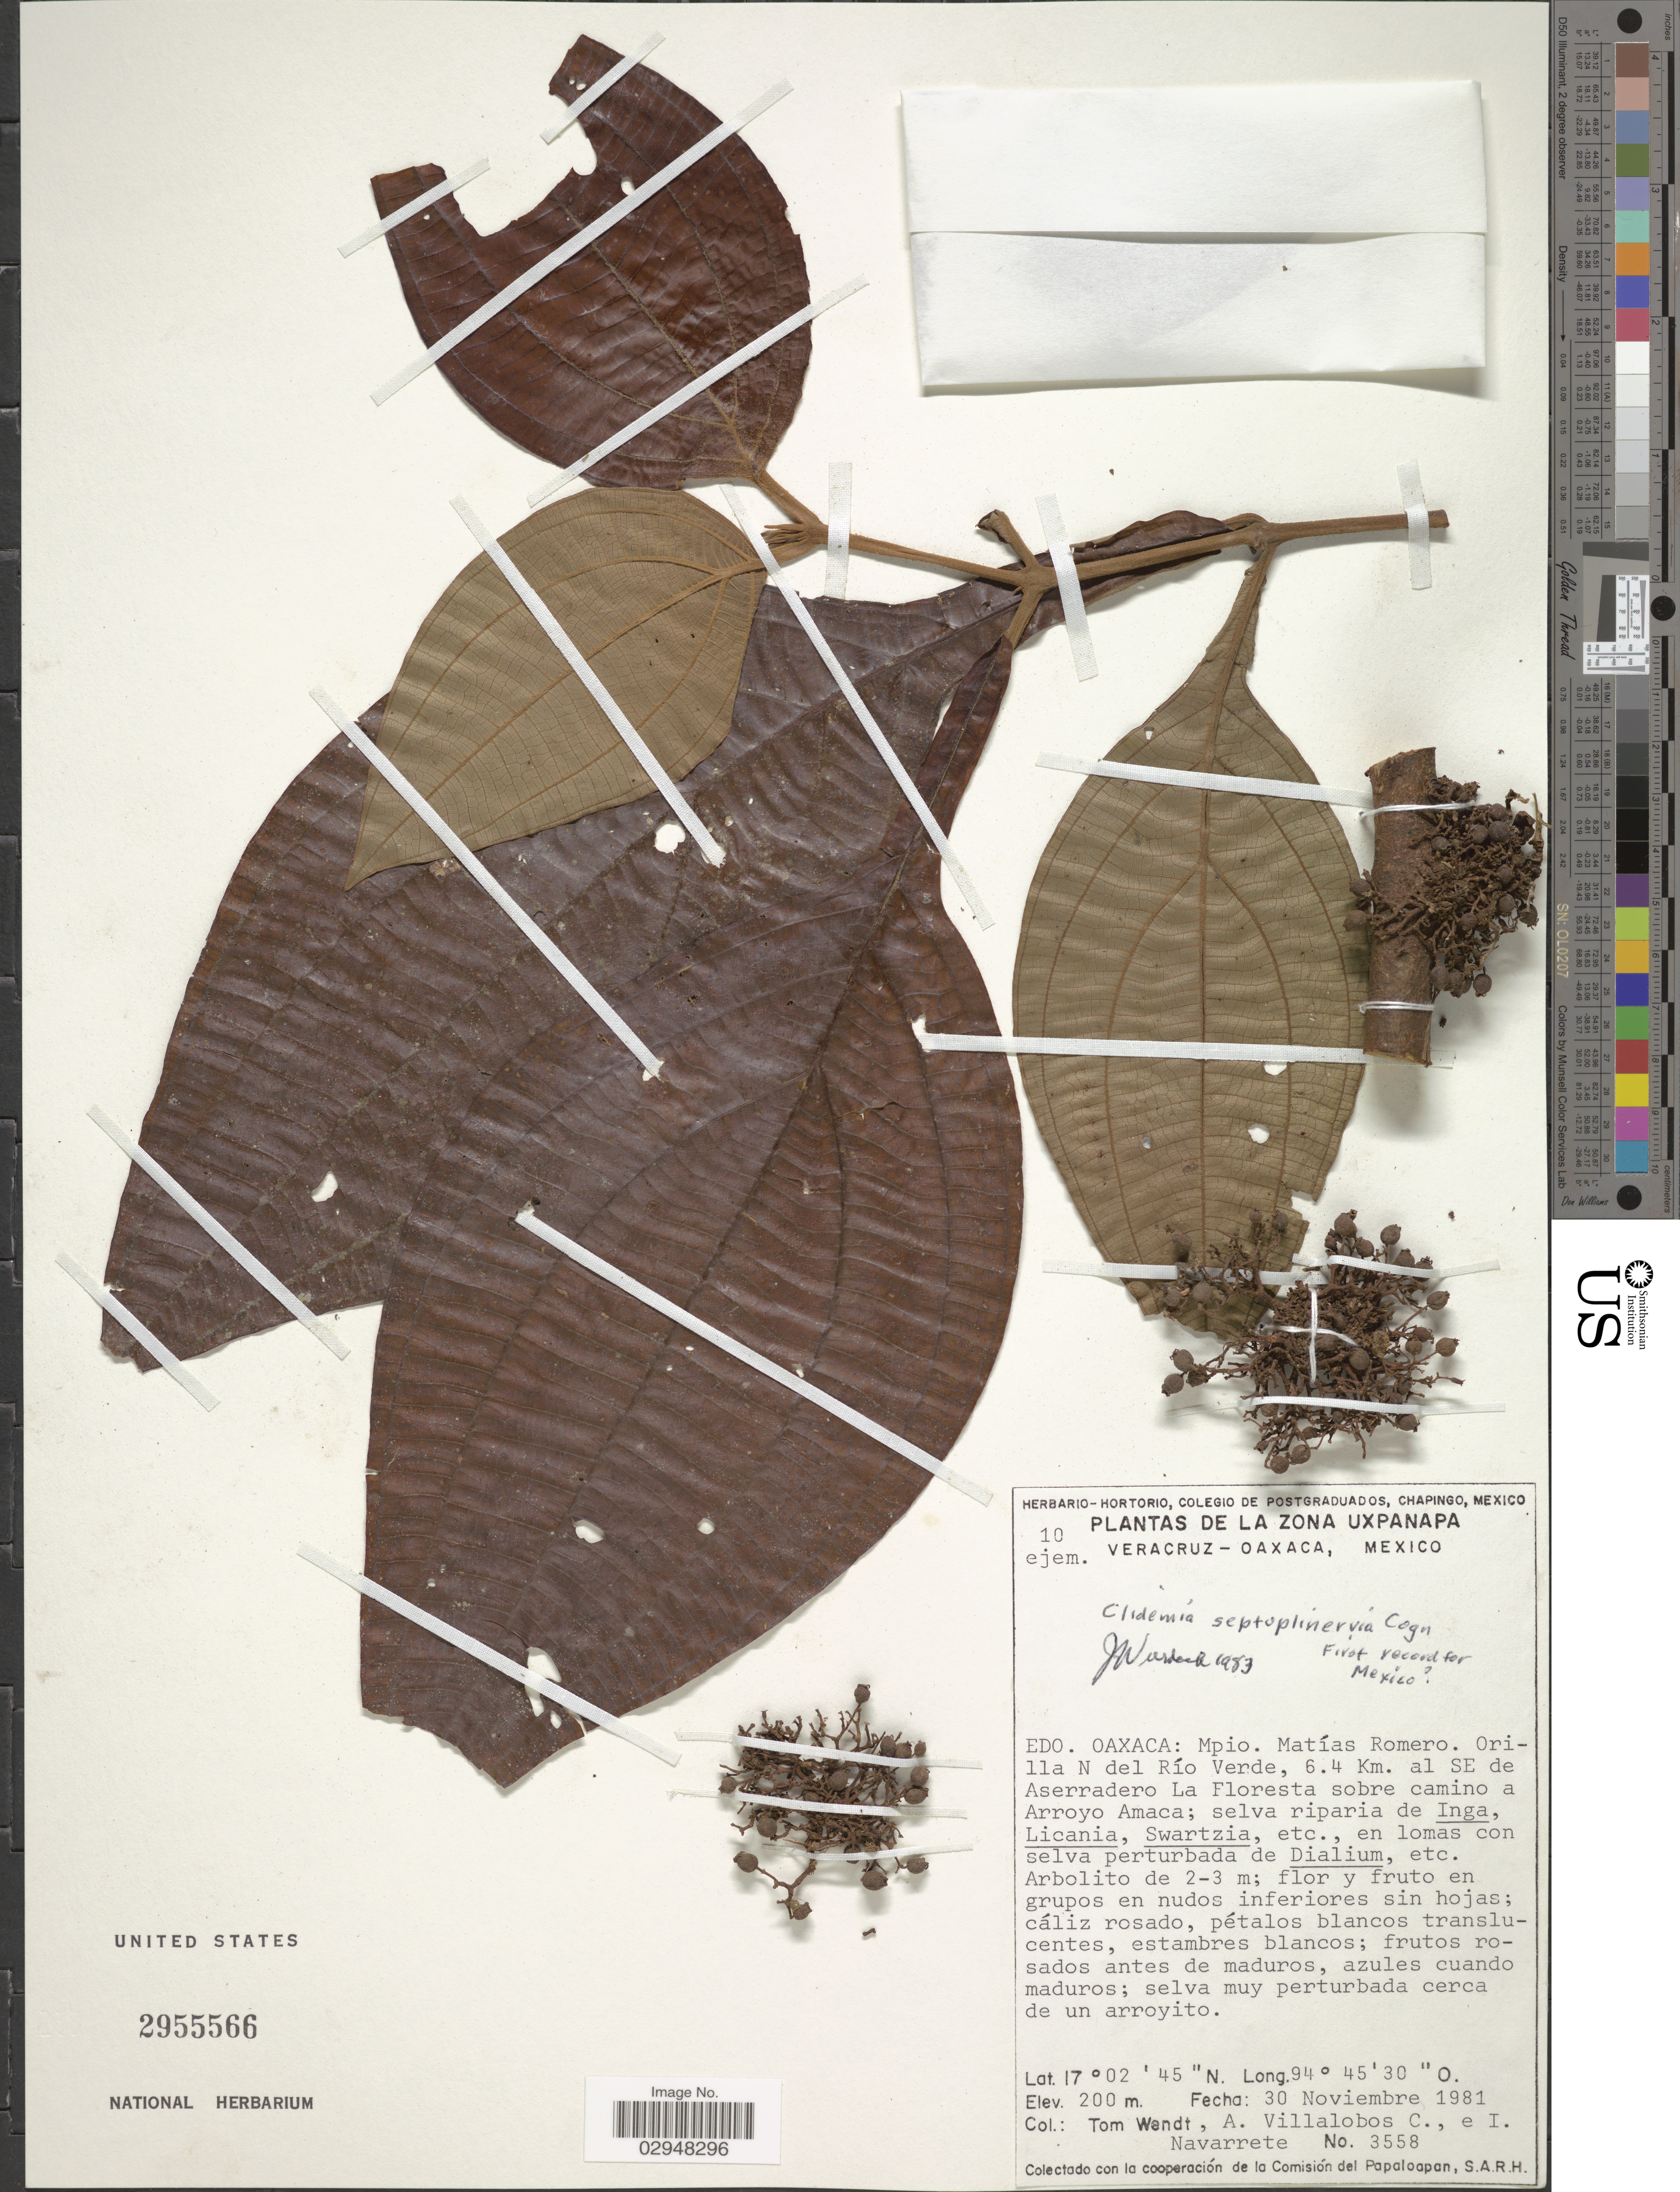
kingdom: Plantae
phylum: Tracheophyta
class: Magnoliopsida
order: Myrtales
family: Melastomataceae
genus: Clidemia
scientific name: Clidemia septuplinervia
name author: Cogn.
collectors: T. L. Wendt, A. Villalobos C. & I. Navarrete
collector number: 3558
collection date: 1981-11-30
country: Mexico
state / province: Oaxaca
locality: Edo. Oaxaca, Mpio. Matías Romero, Orilla N del Río Verde, 6.4 Km. al SE de Aserradero La Floresta sobre camino a Arroyo Amaca. La zona Uxpanapa.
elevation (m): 200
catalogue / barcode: US 2955566